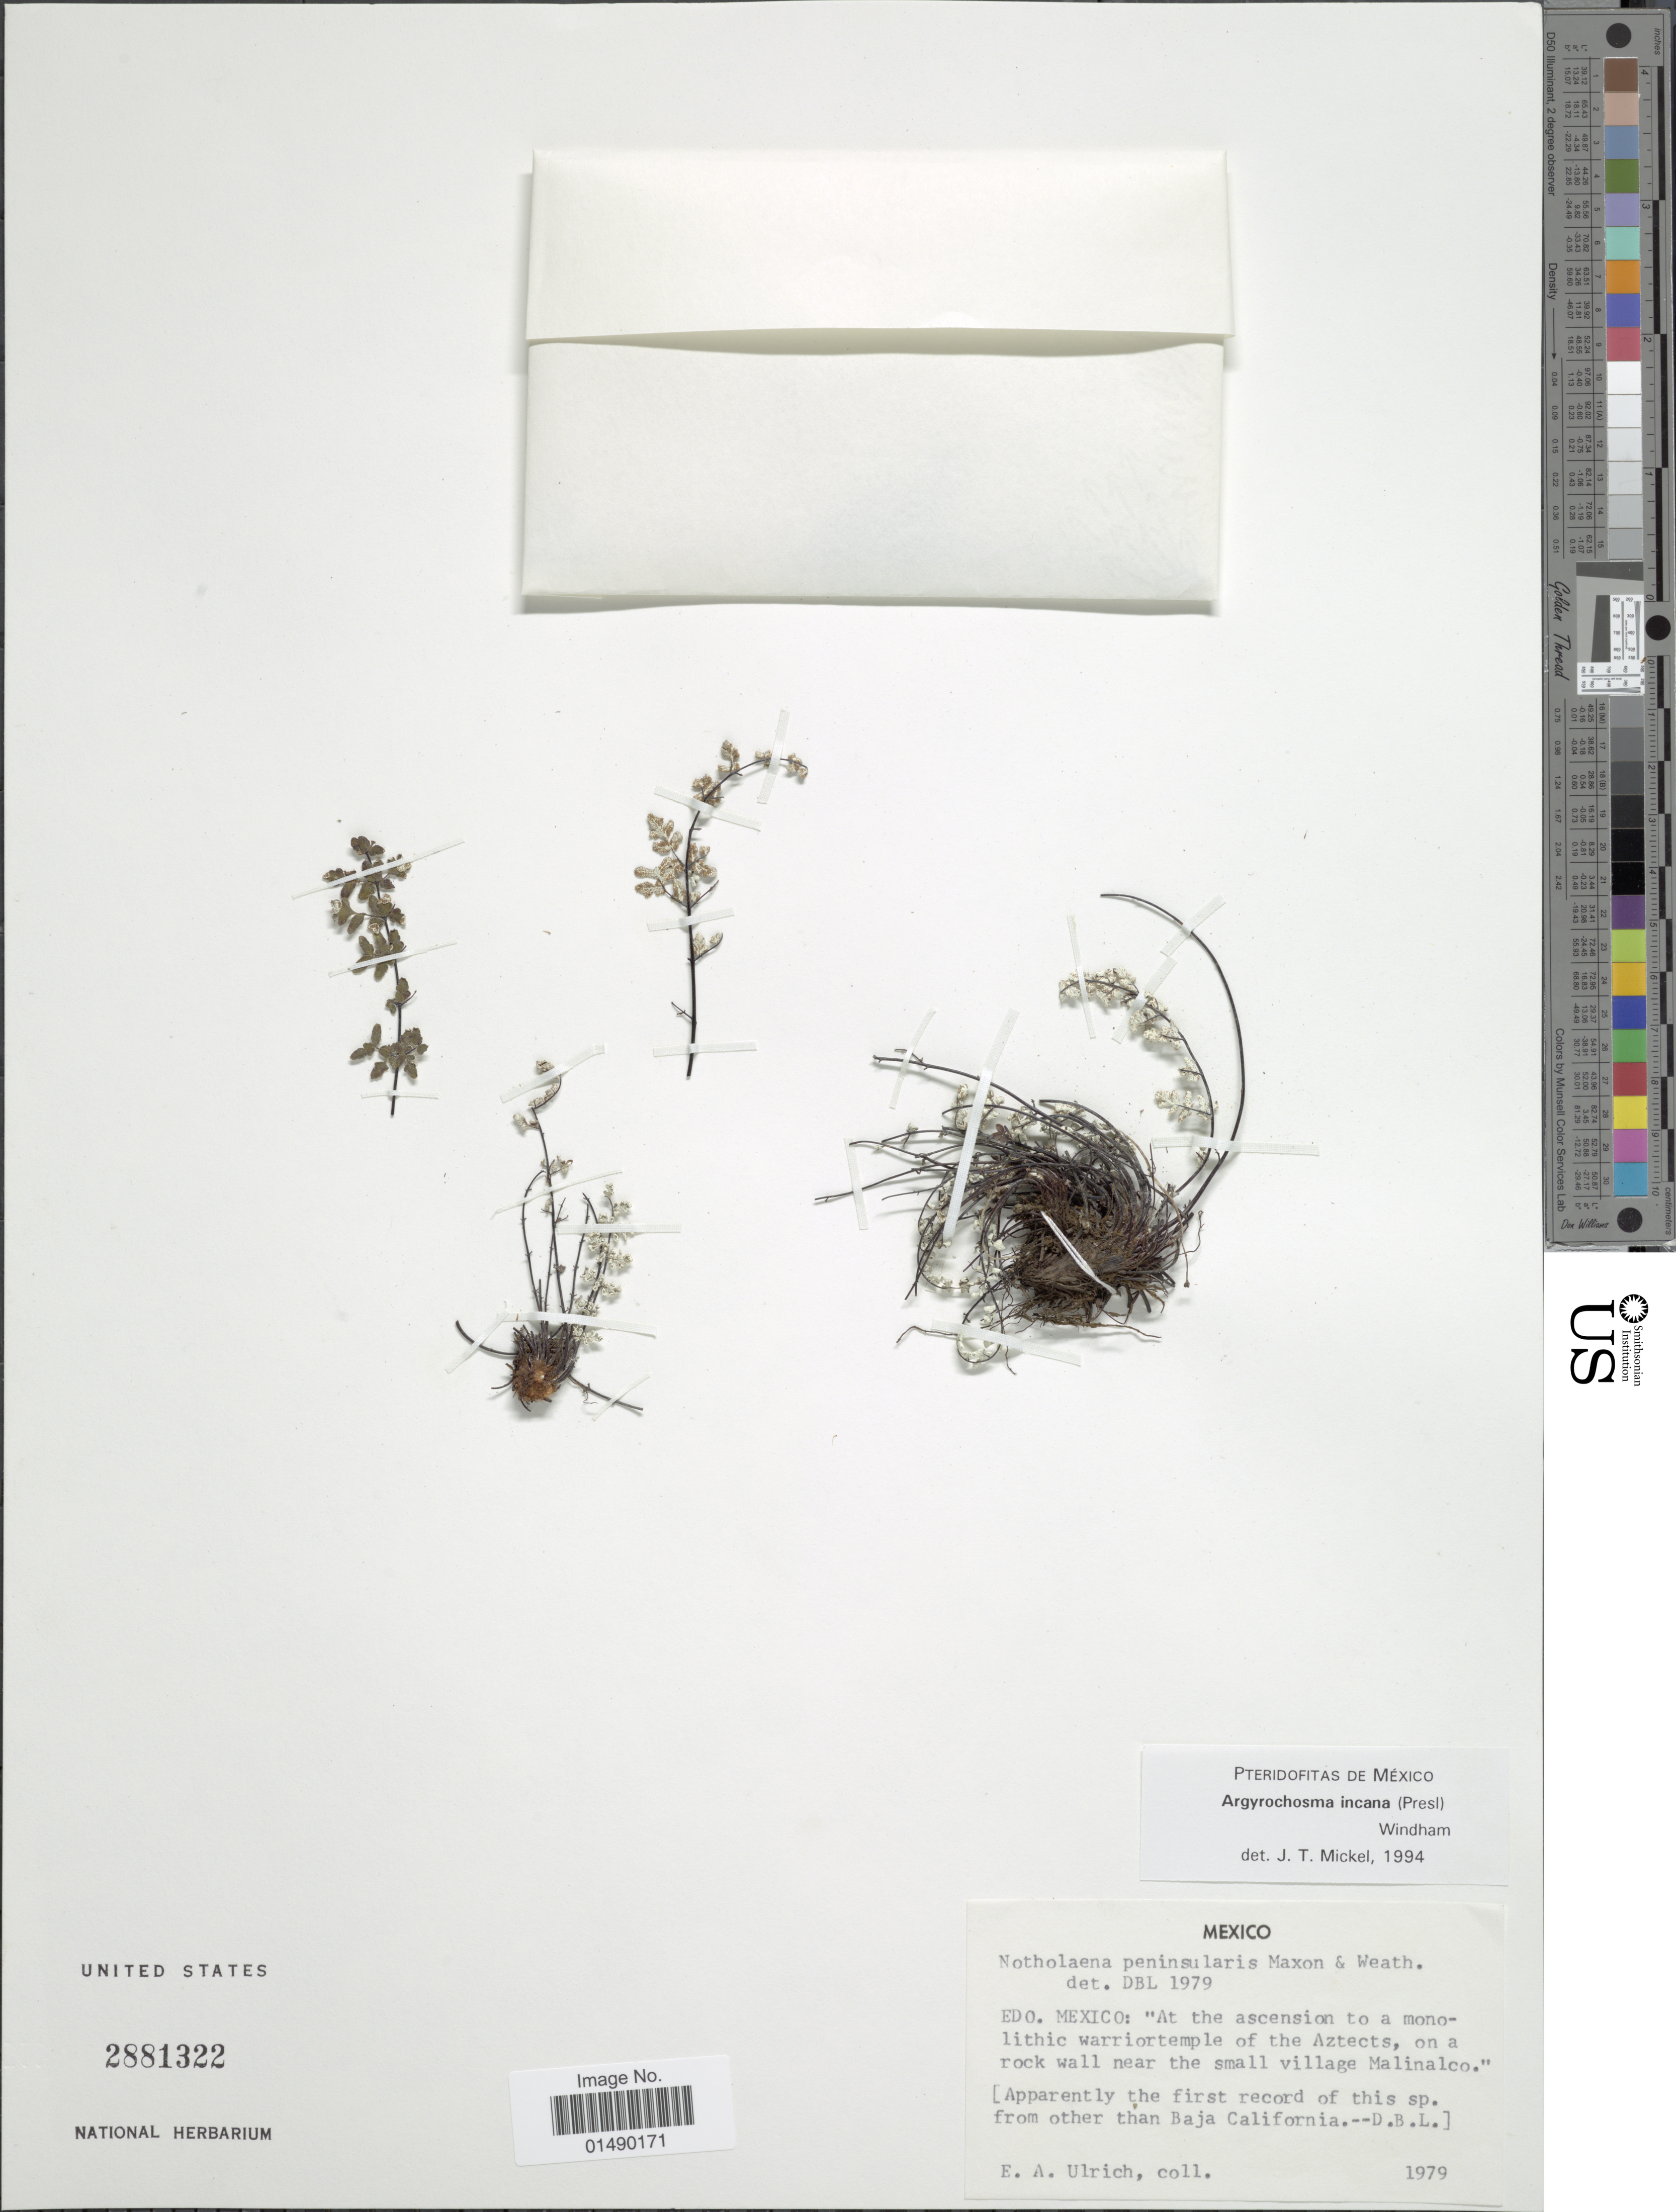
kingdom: Plantae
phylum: Tracheophyta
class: Polypodiopsida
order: Polypodiales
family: Pteridaceae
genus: Argyrochosma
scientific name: Argyrochosma incana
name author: (C. Presl) Windham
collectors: E. Ulrich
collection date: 1979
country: Mexico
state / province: México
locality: Mexico, At the ascension to a monolithic warriortemple of the Aztects, on a rock wall near the small village Malinalco.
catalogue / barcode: US 2881322